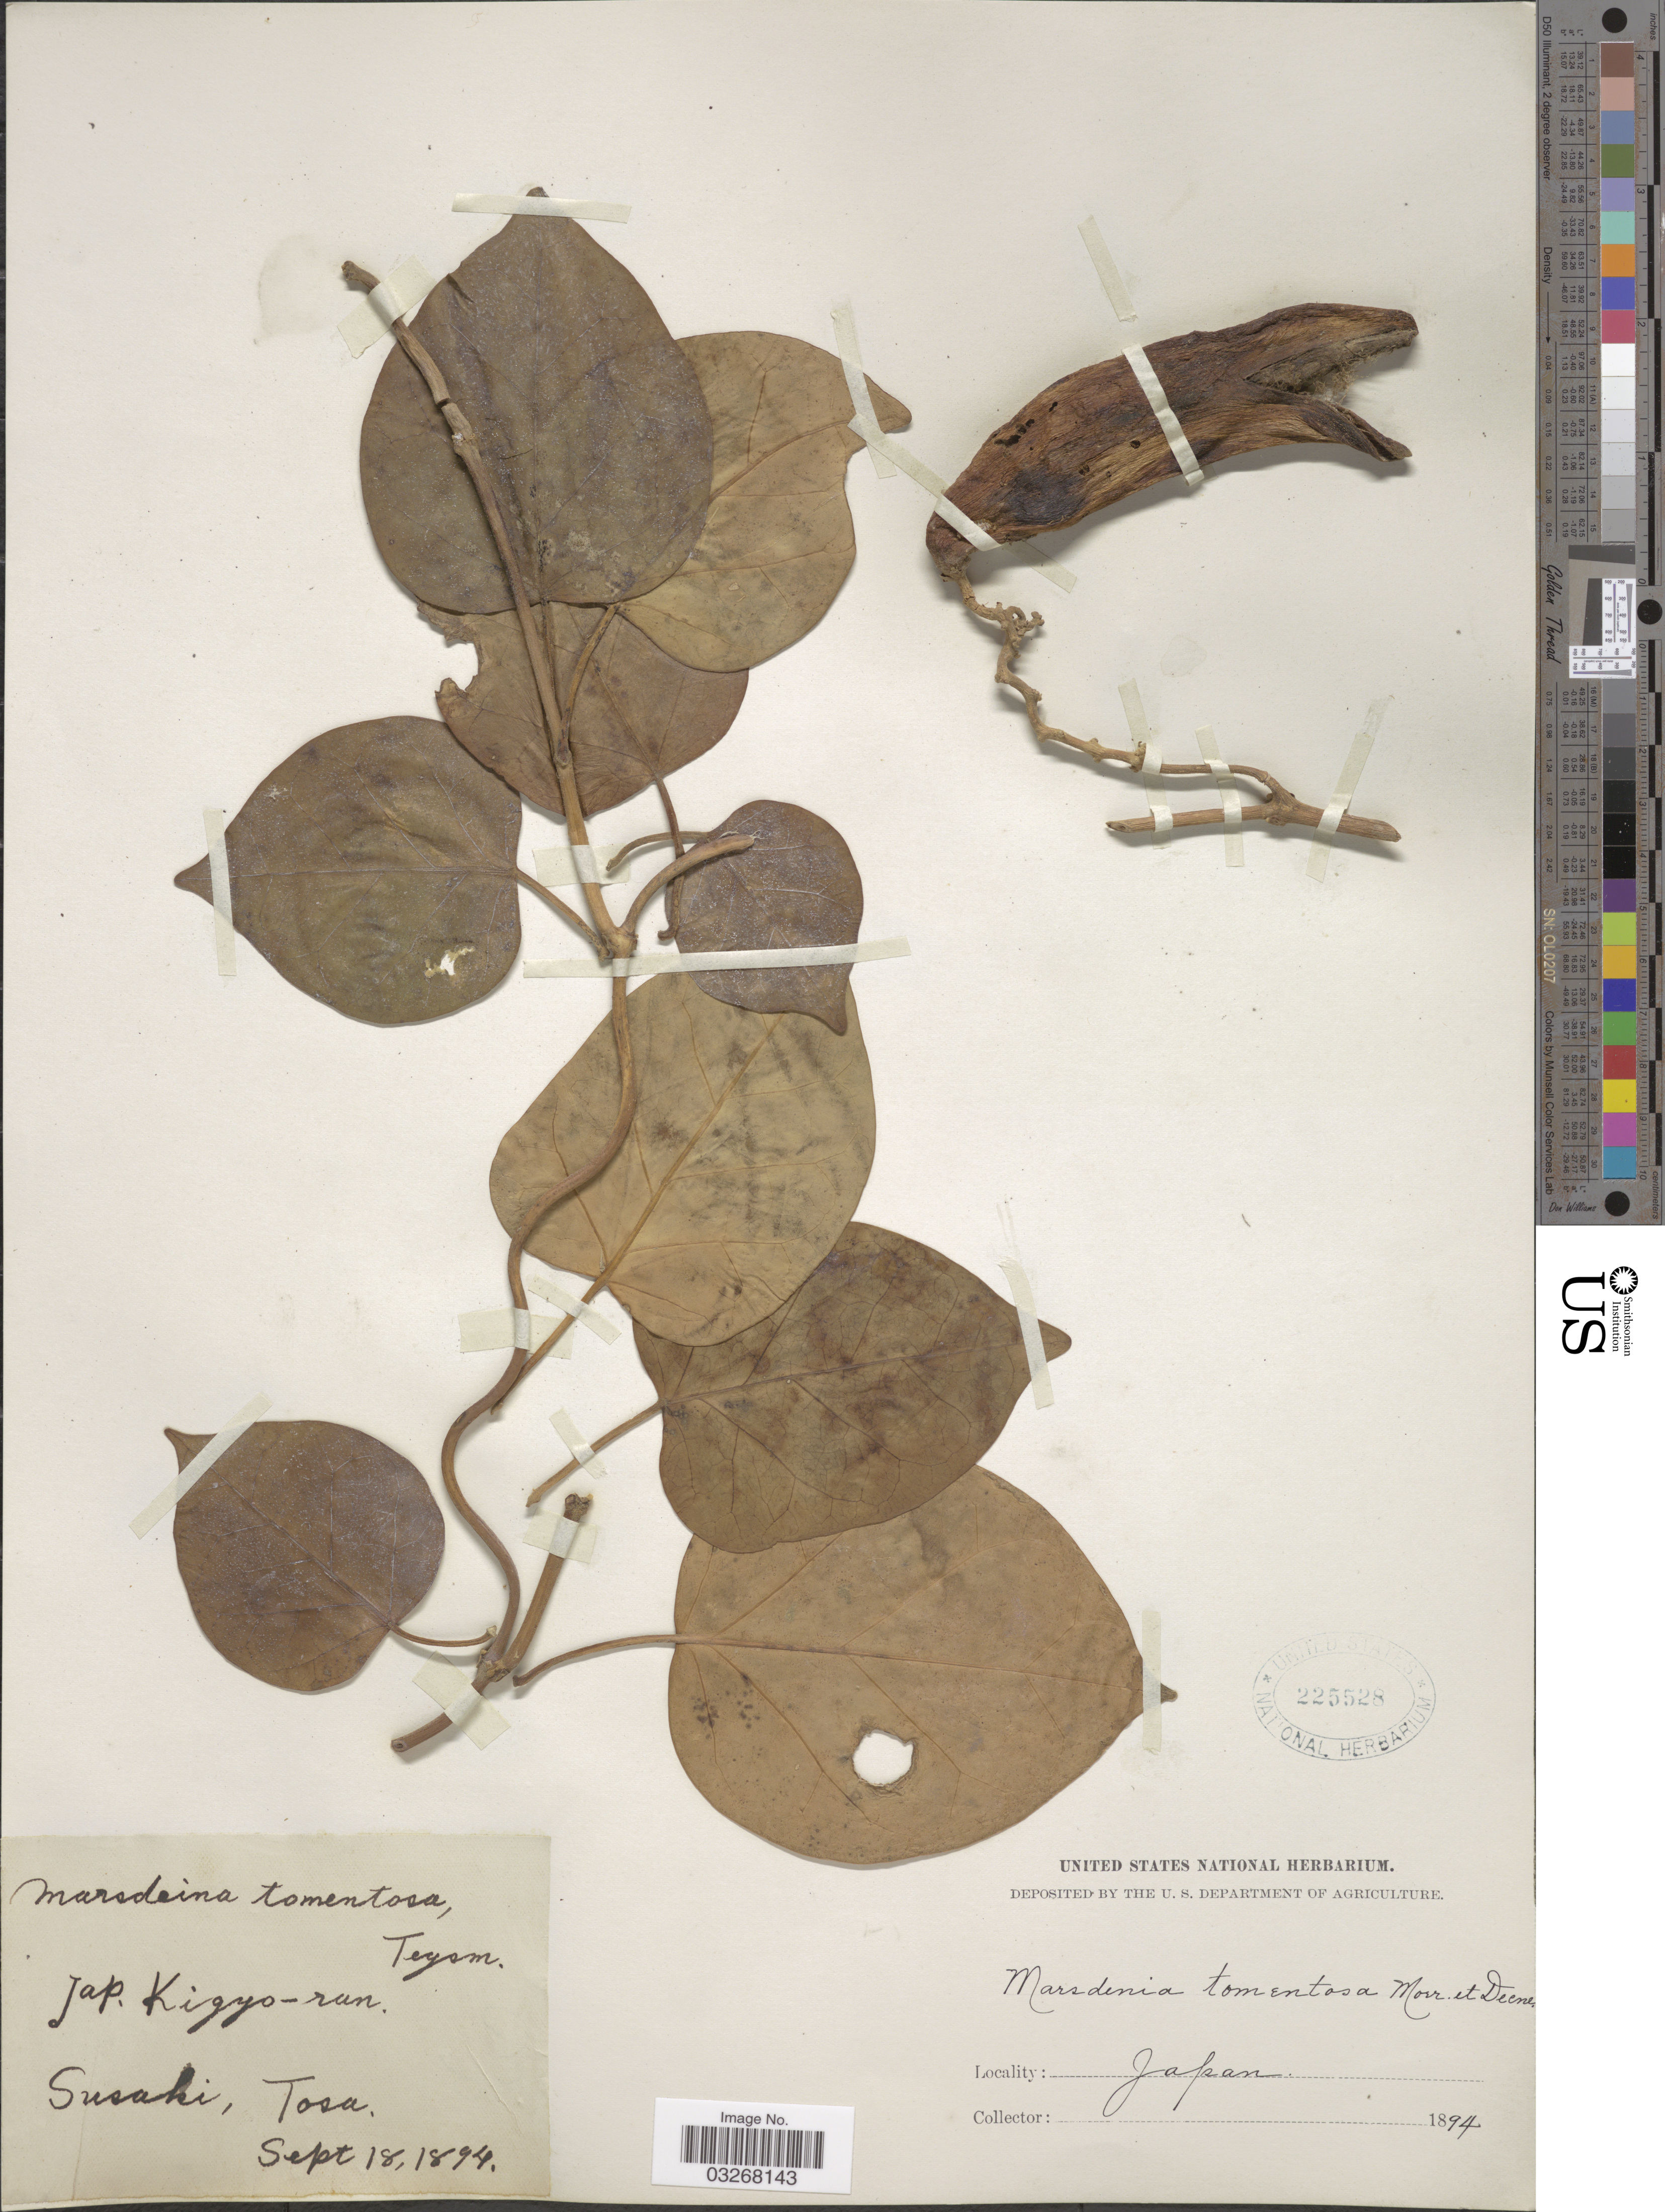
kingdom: Plantae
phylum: Tracheophyta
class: Magnoliopsida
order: Gentianales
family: Apocynaceae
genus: Marsdenia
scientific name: Marsdenia tomentosa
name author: C. Morren & Decne.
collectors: ex herb. United States National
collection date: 1894-09-18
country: Japan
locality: Susaki, Tosa.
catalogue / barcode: US 225528